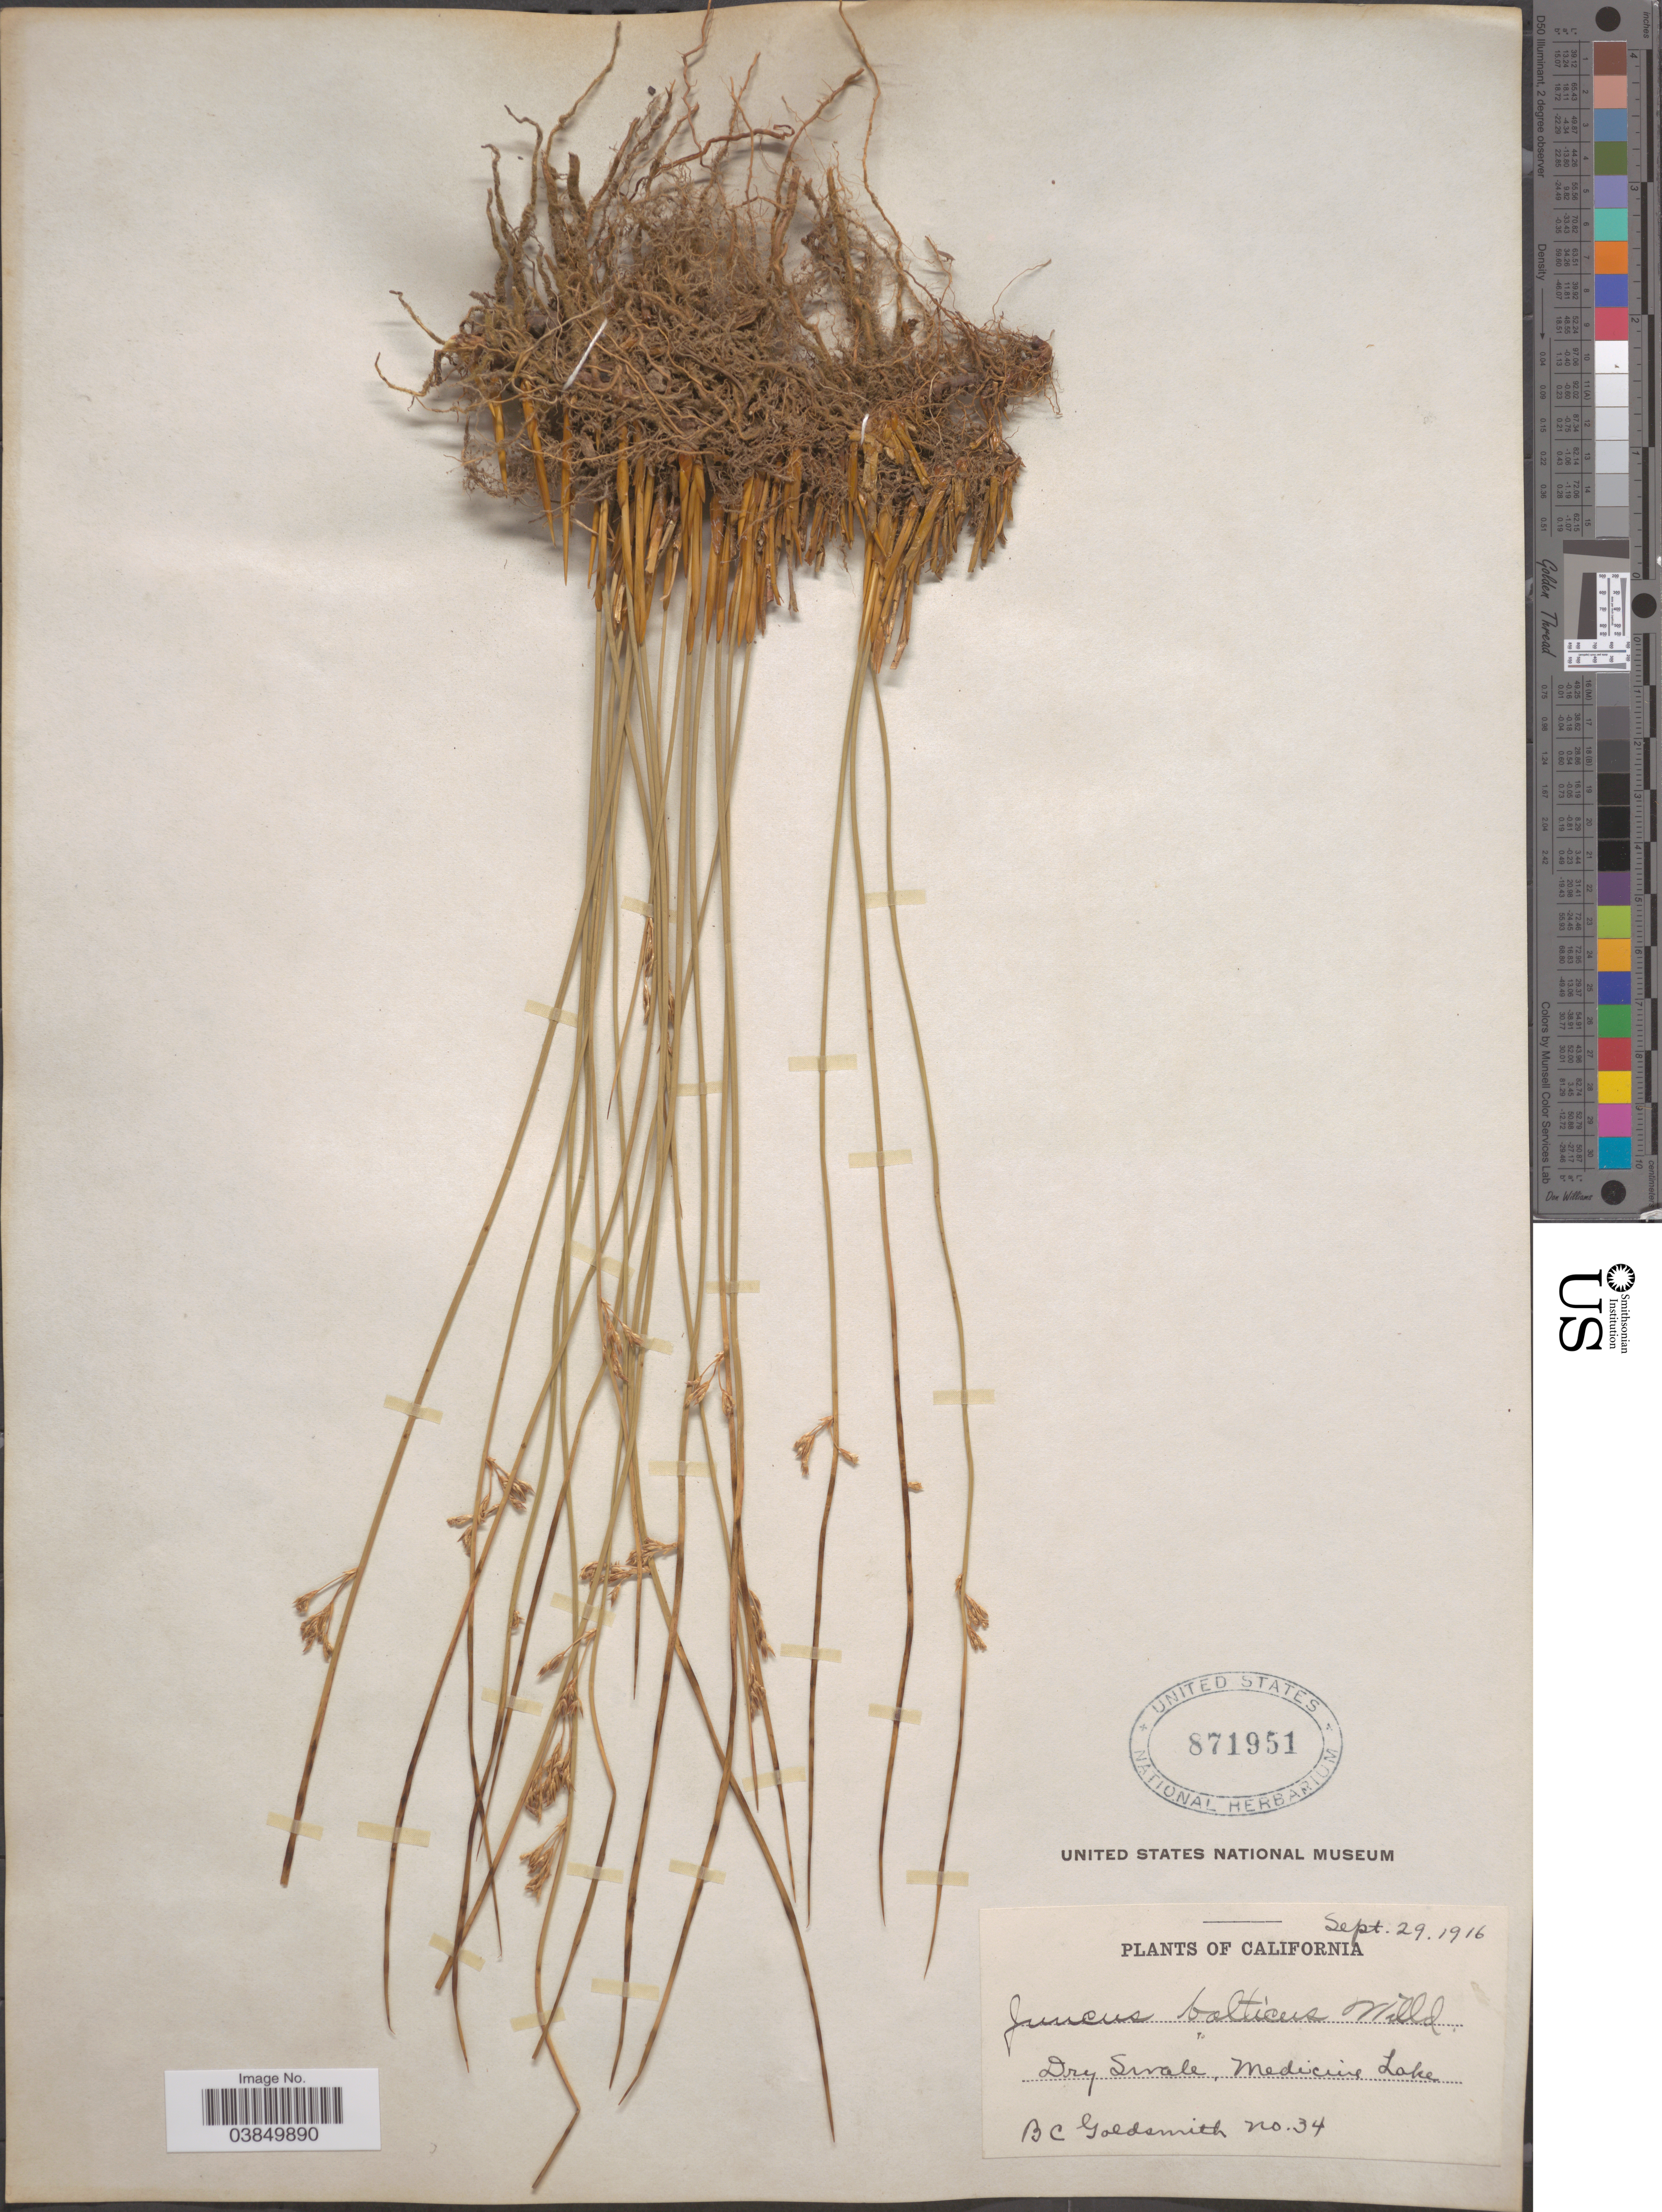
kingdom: Plantae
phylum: Tracheophyta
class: Liliopsida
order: Poales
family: Juncaceae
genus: Juncus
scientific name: Juncus balticus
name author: Willd.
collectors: B. Goldsmith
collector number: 34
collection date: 1916-09-29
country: United States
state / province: California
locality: Dry Swale, Medicine Lake.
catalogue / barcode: US 871951